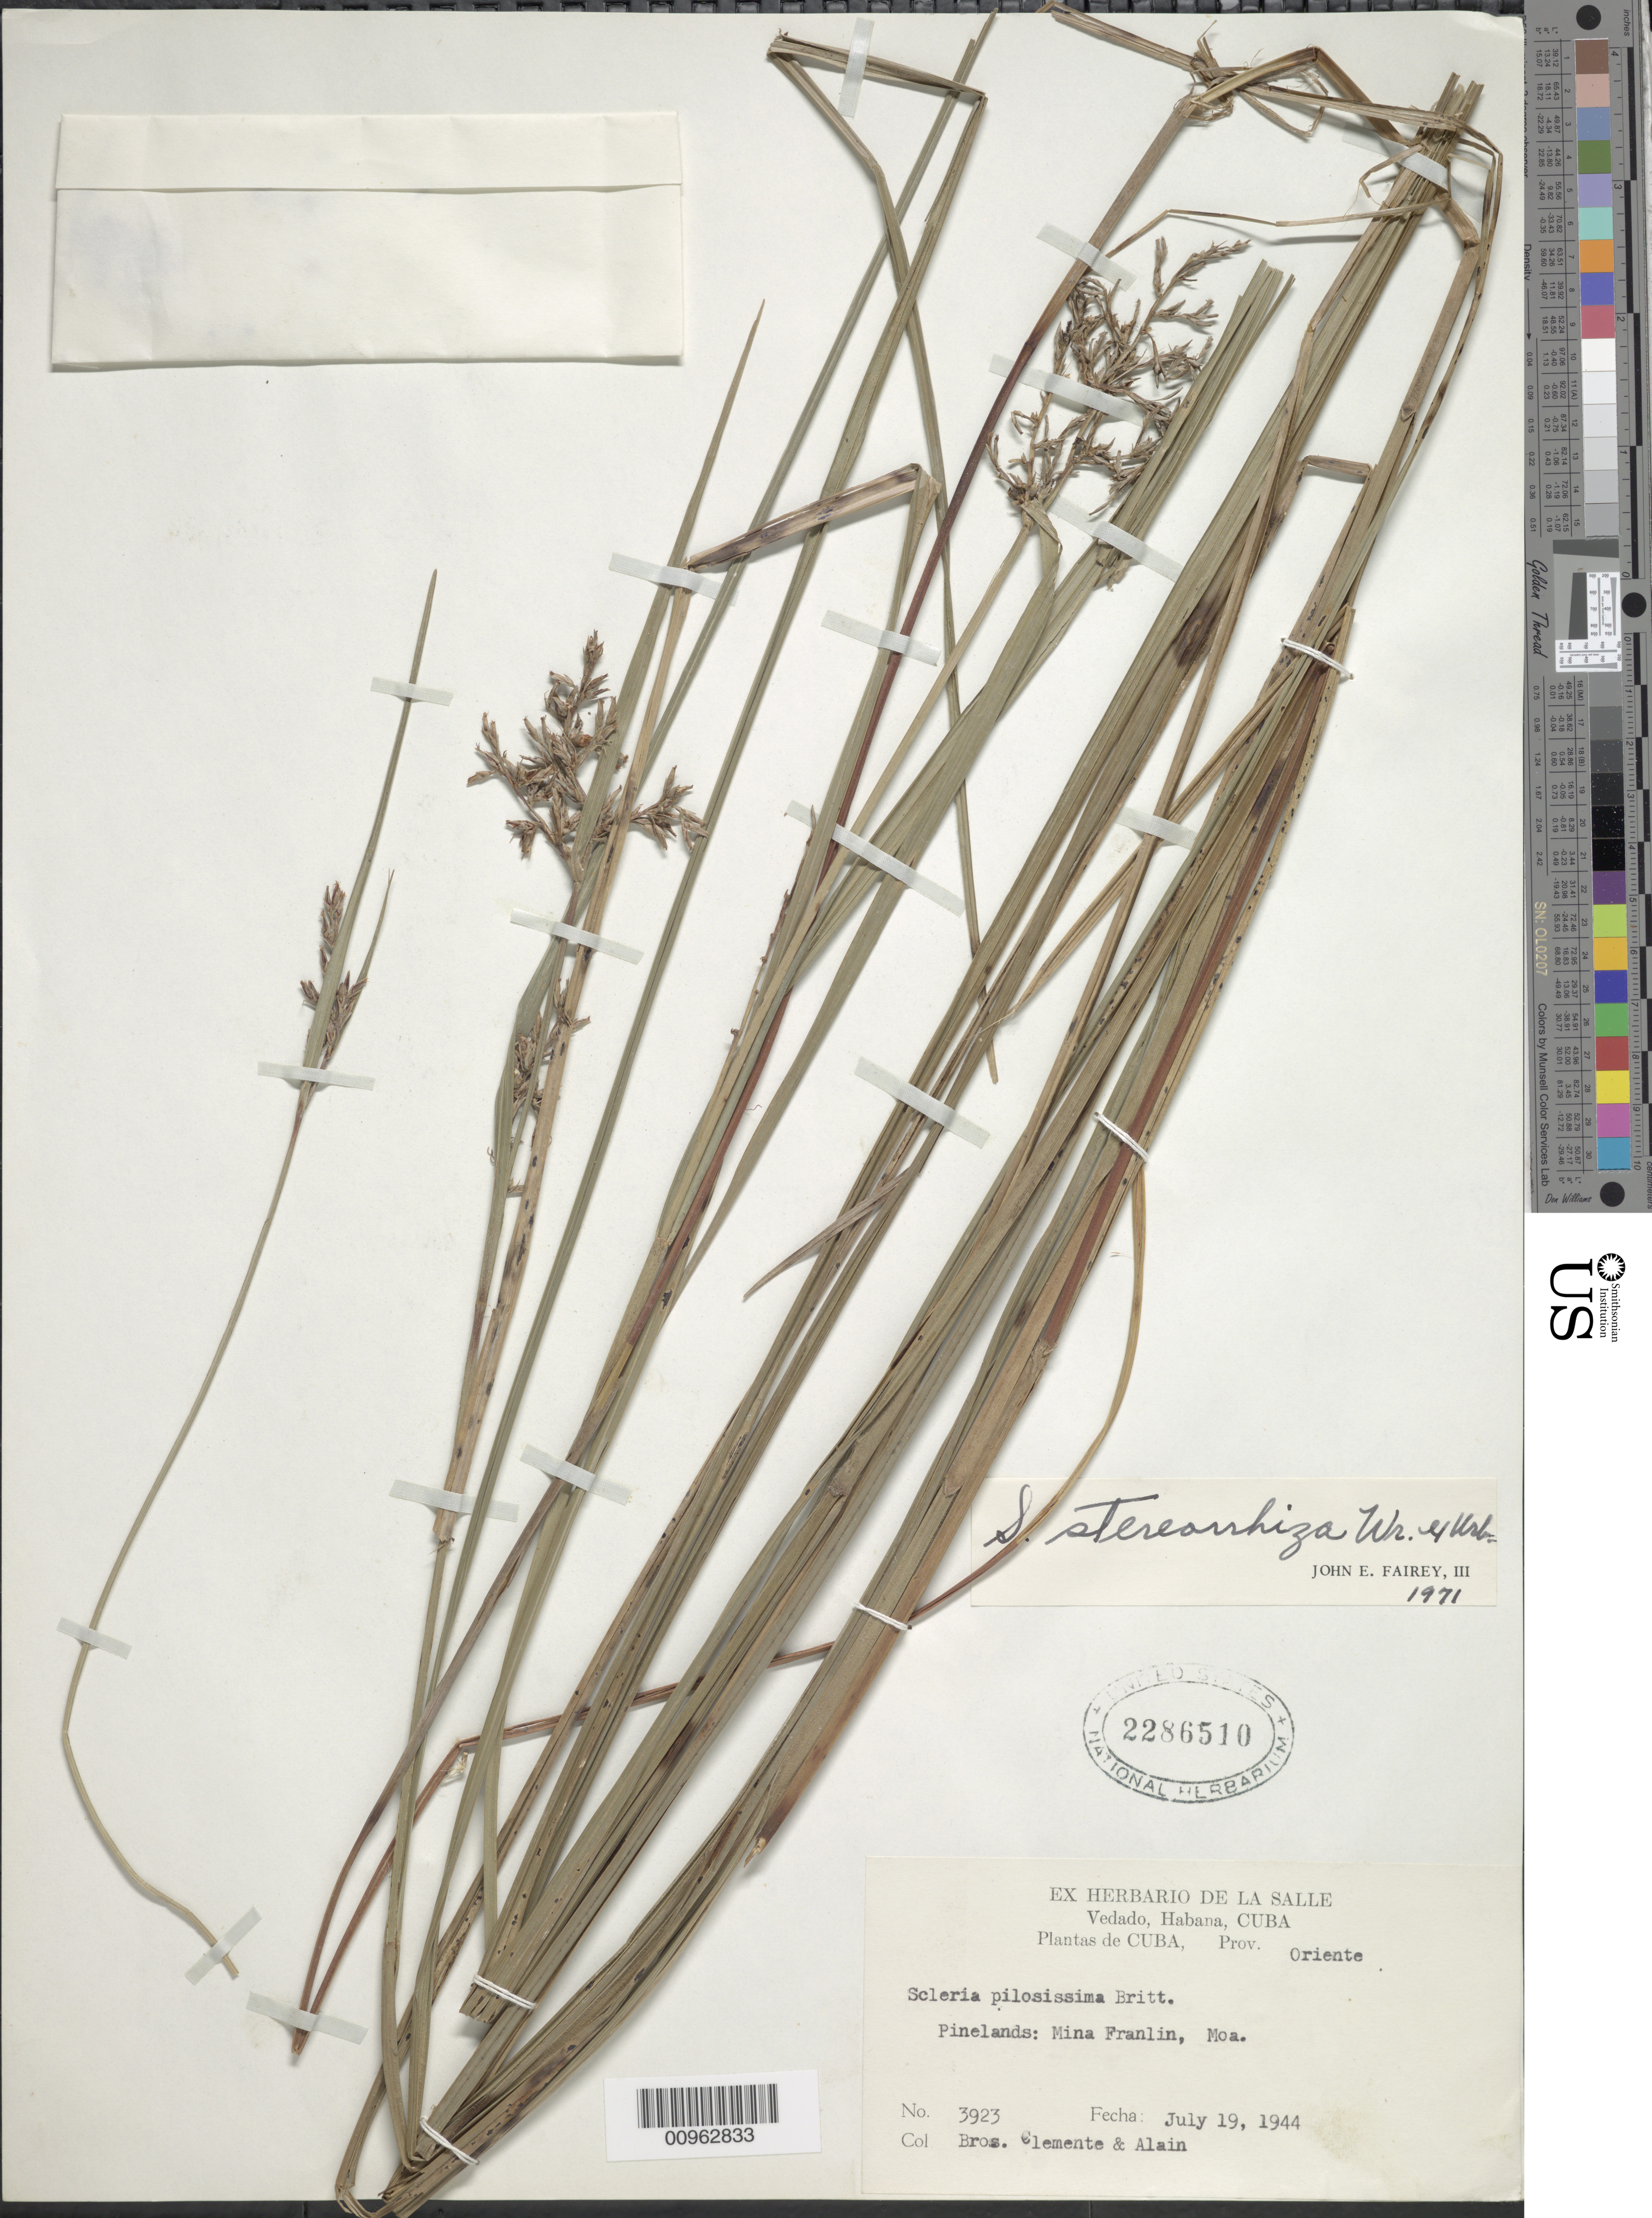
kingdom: Plantae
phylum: Tracheophyta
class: Liliopsida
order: Poales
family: Cyperaceae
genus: Scleria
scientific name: Scleria stereorrhiza var. stereorrhiza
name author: C. Wright ex C.B. Clarke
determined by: Fairey, J. E., III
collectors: Bro. Clemente & A. H. Liogier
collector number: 3923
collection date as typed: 19 Jul 1944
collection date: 1944-07-19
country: Cuba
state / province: Holguín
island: Cuba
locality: Mina Franlin, Moa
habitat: Pinelands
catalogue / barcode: US 2286510